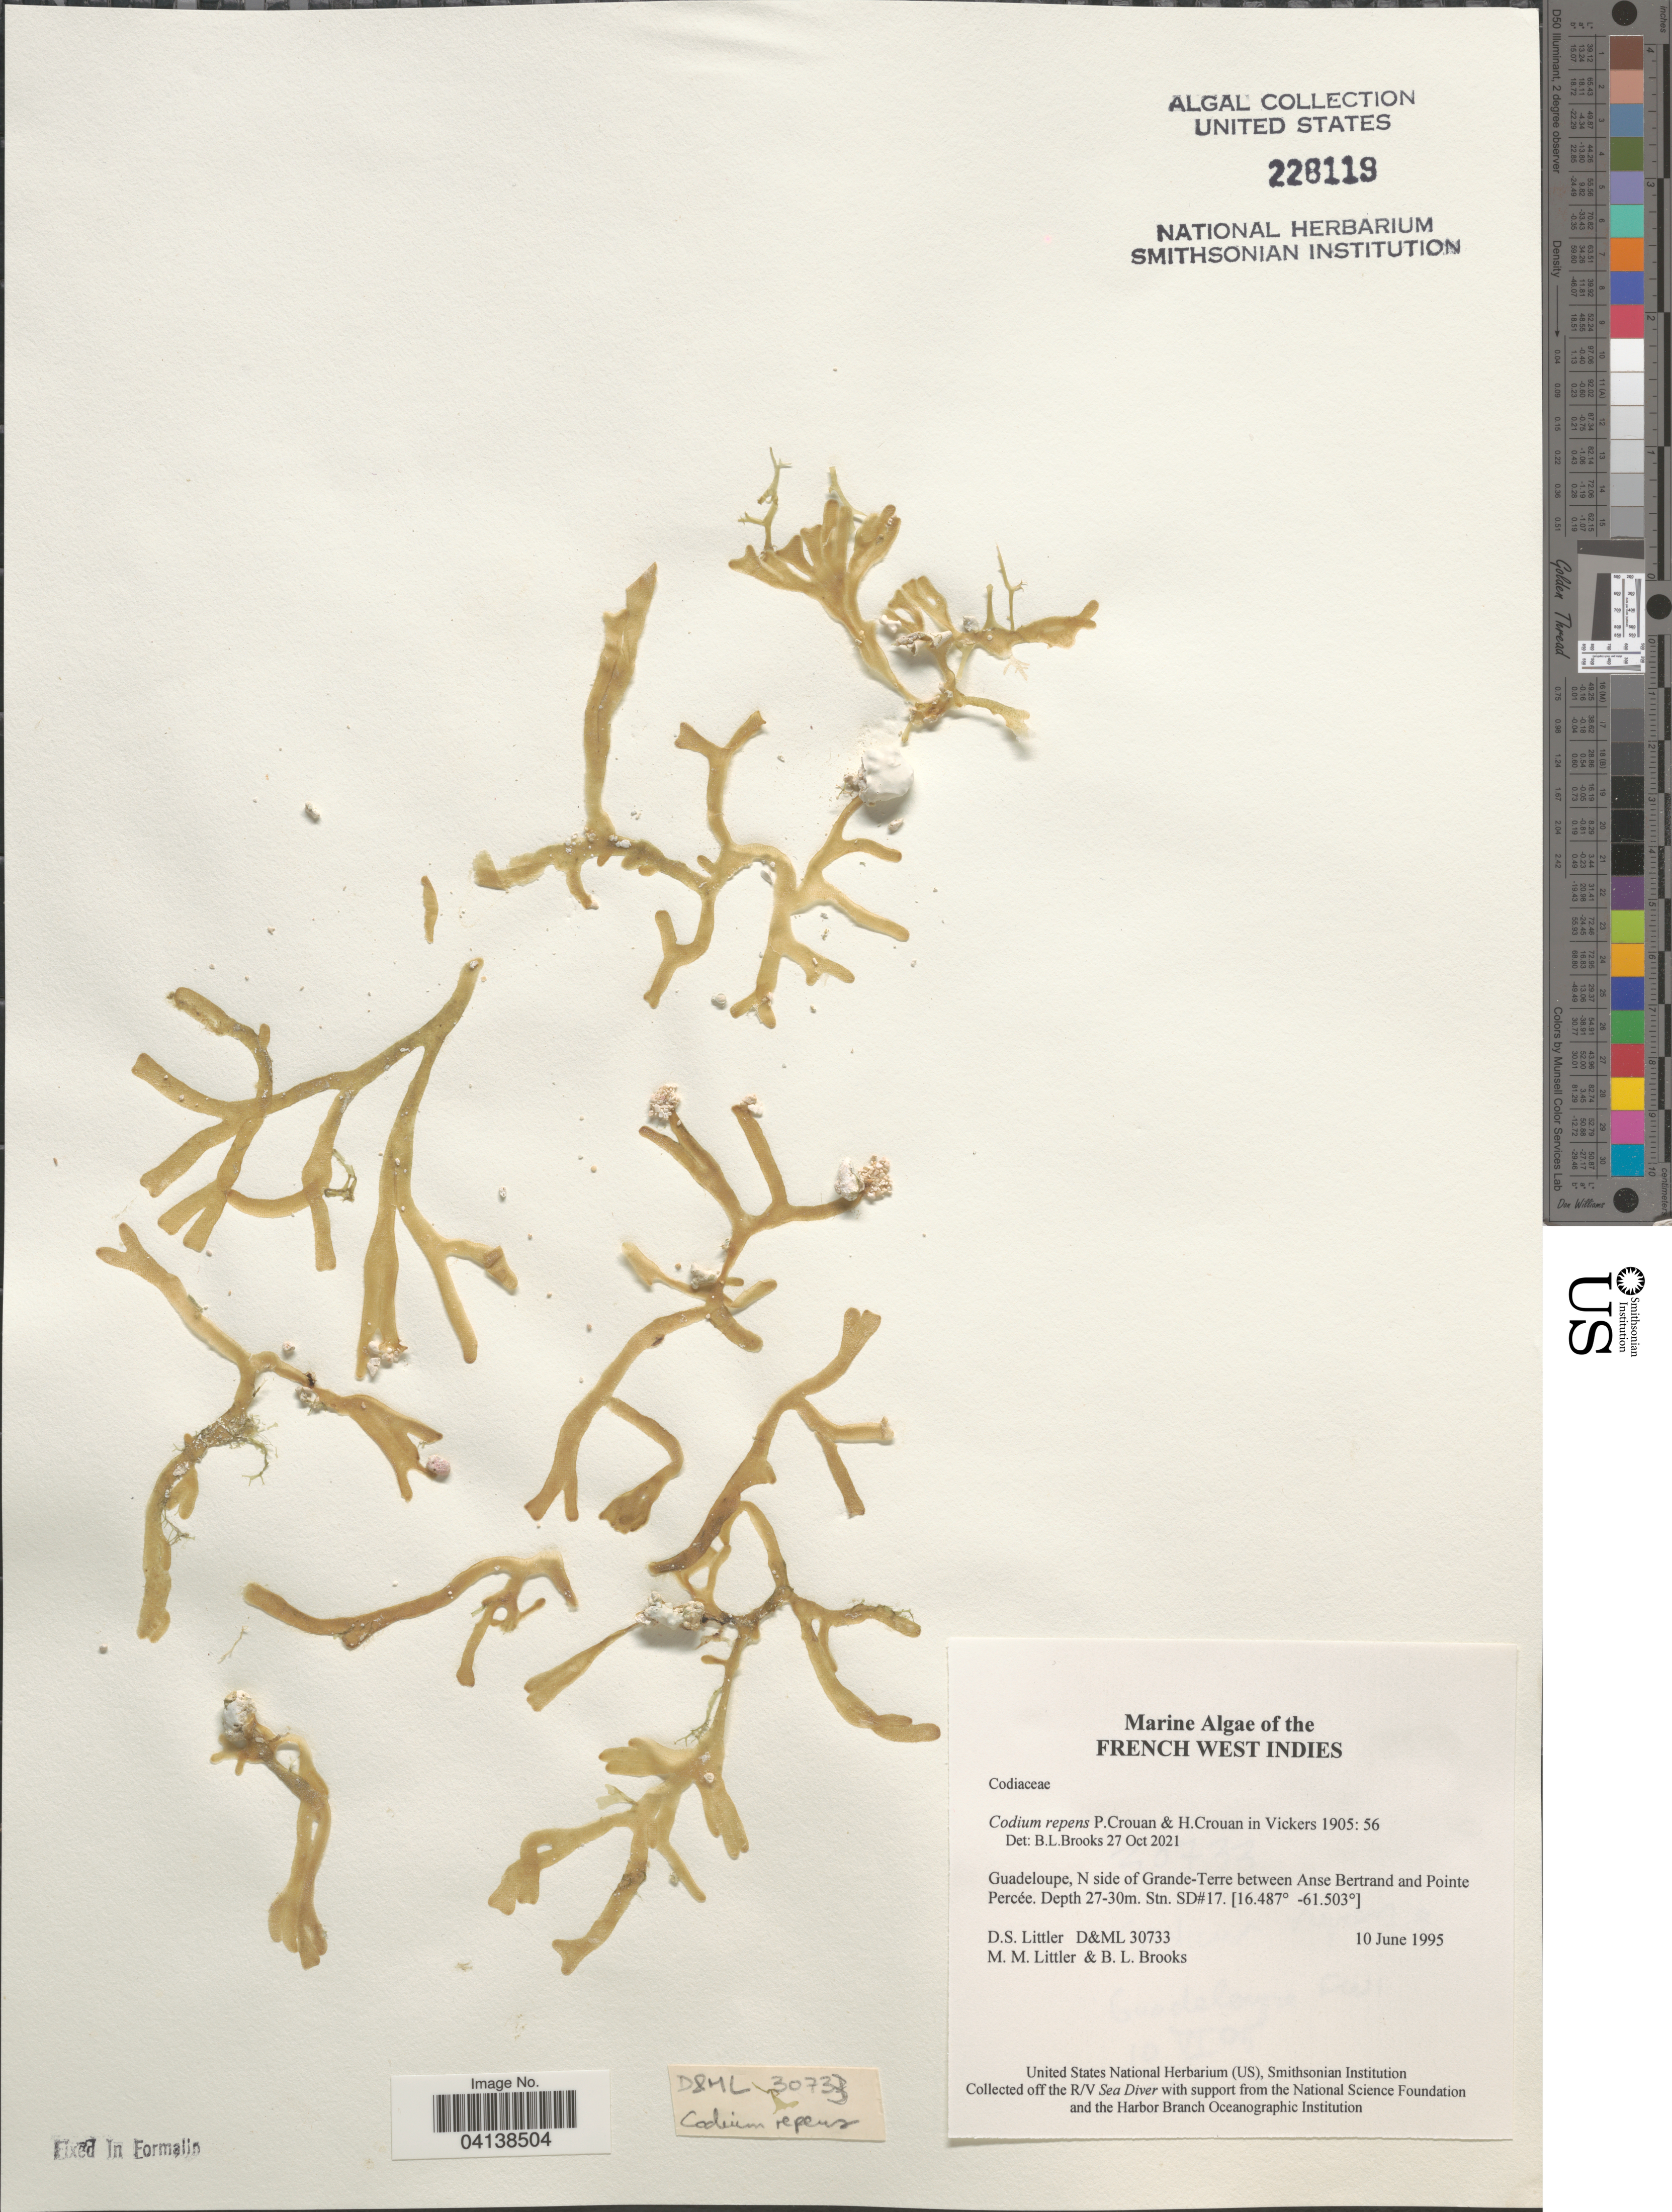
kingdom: Plantae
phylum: Chlorophyta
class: Ulvophyceae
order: Bryopsidales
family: Codiaceae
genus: Codium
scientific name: Codium repens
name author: P. Crouan & H. Crouan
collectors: D. S. Littler & B. Brooks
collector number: D&ML 30733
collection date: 1995-06-10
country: Guadeloupe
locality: French West Indies. N side of Grande-Terre between Anse Bertrand and Pointe Percée. Stn. SD#17.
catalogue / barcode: US 228119